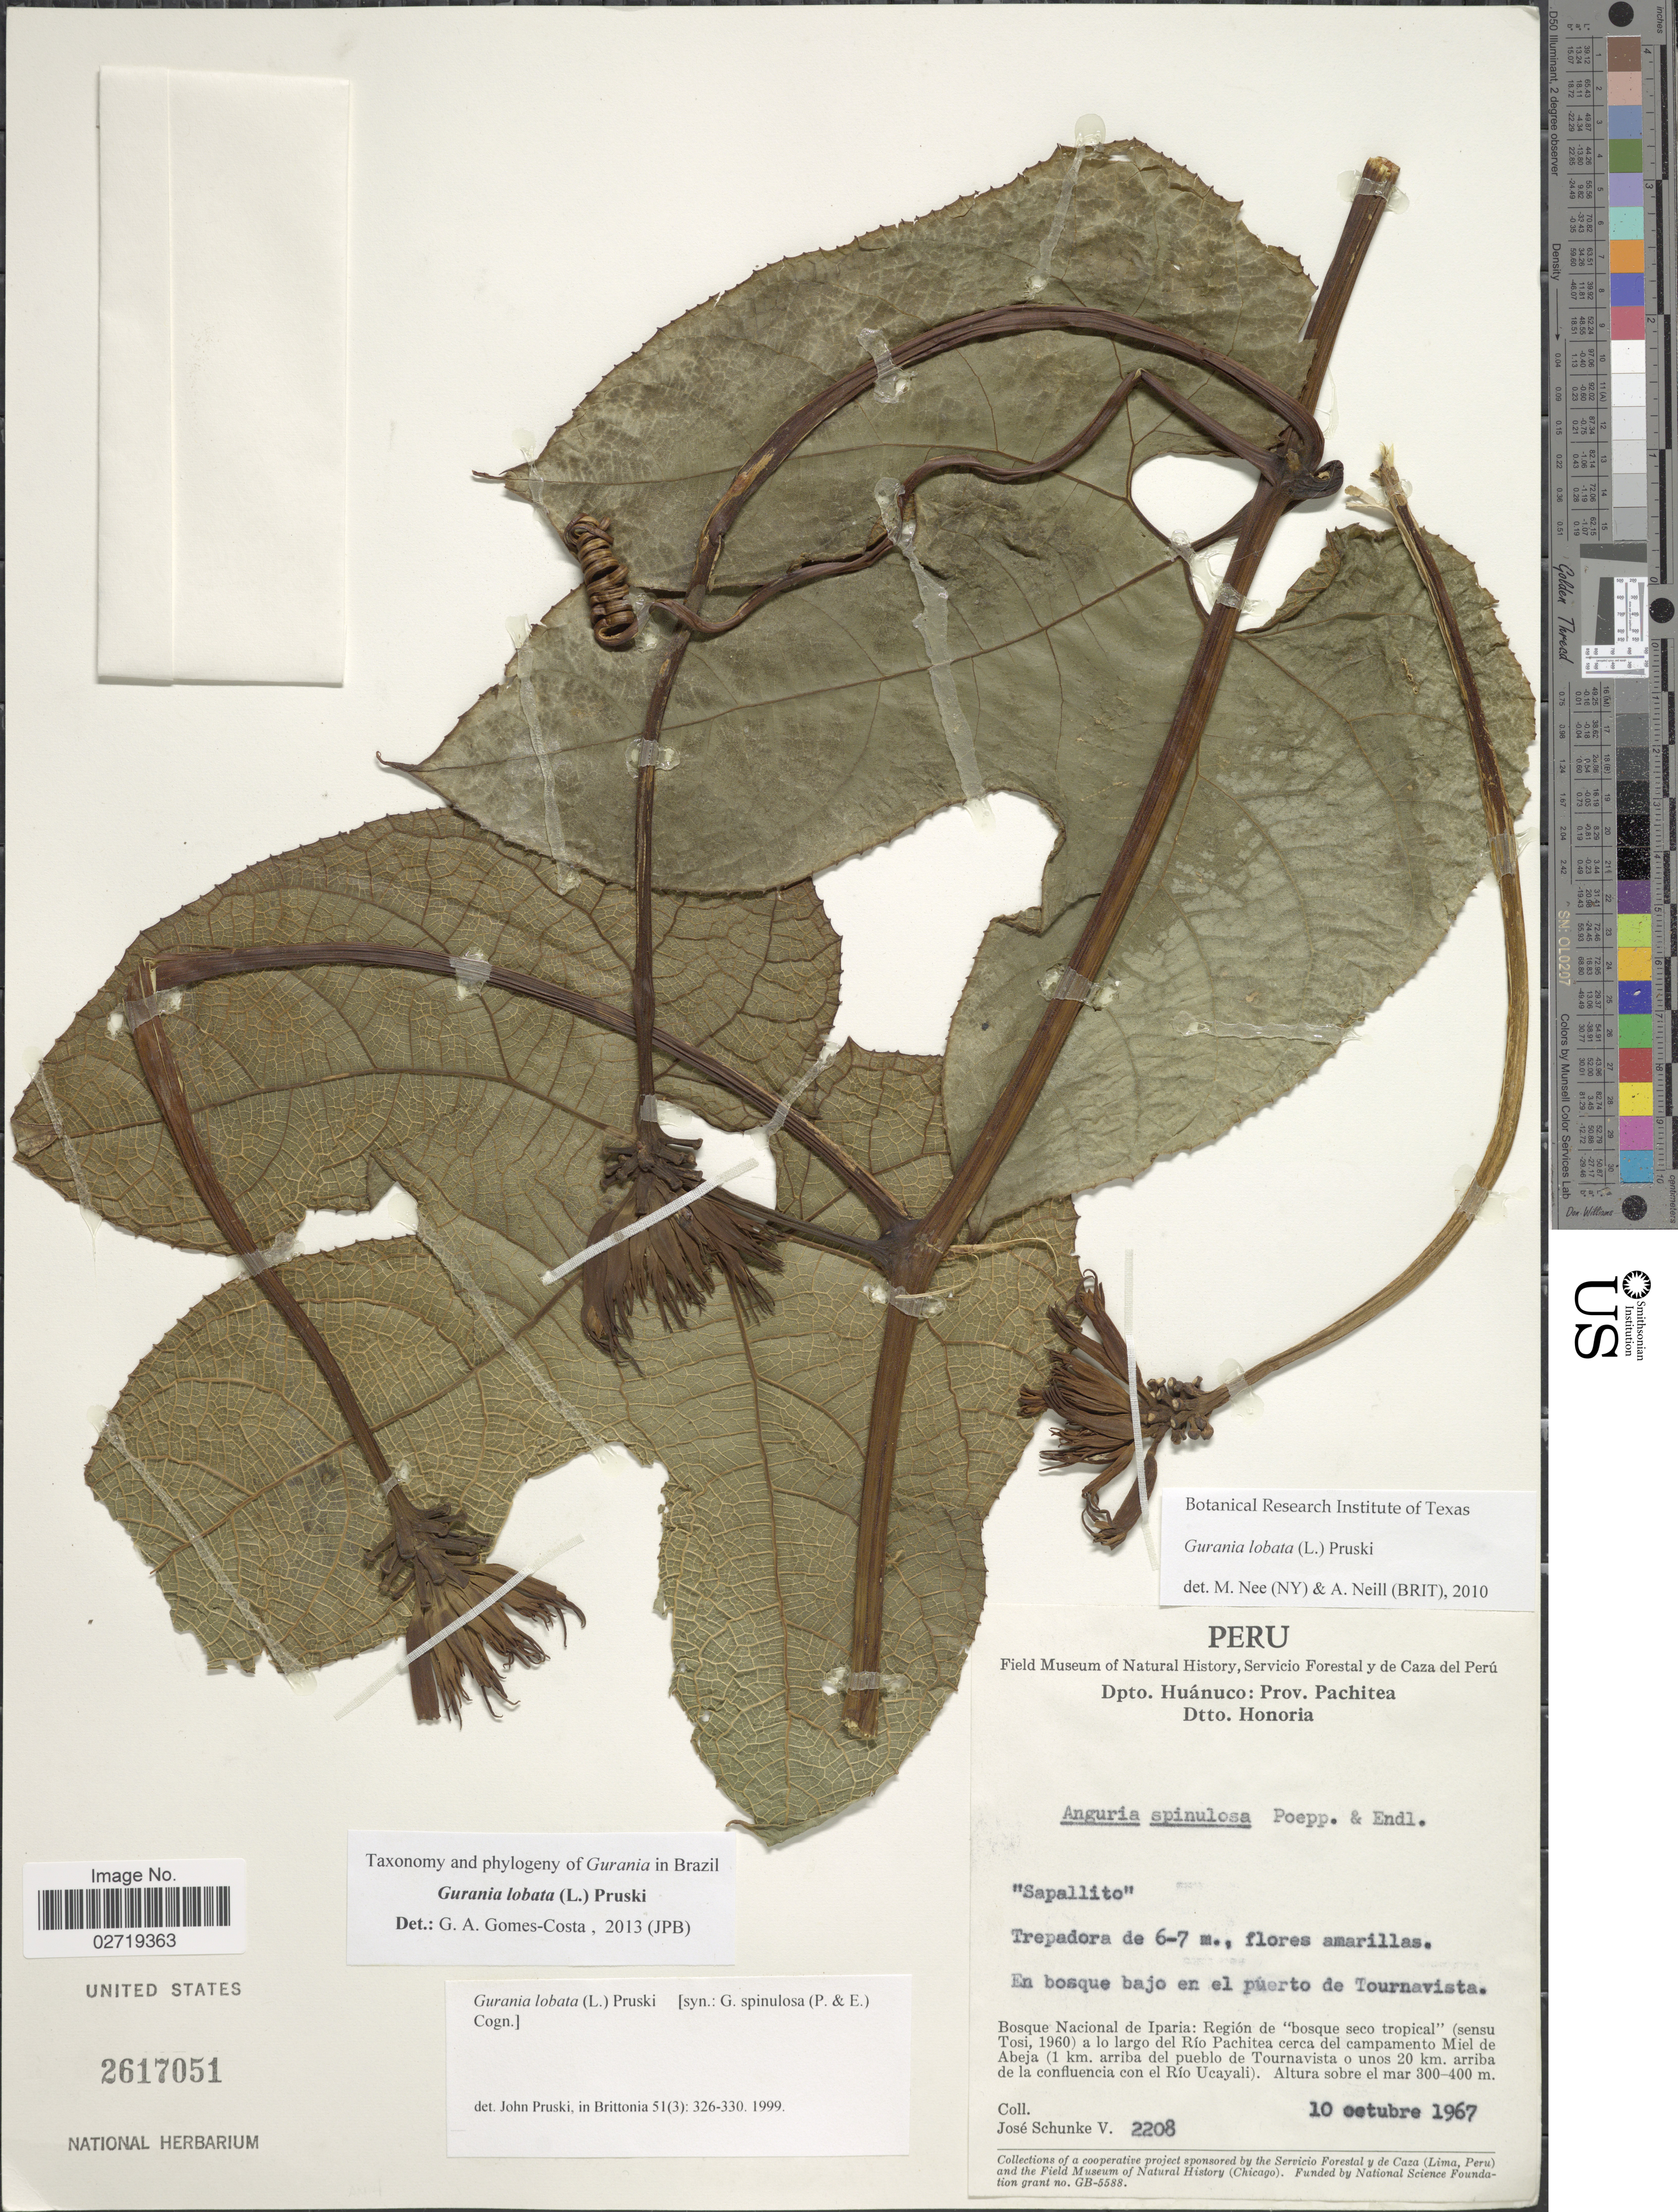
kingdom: Plantae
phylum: Tracheophyta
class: Magnoliopsida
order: Cucurbitales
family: Cucurbitaceae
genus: Gurania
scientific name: Gurania lobata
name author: (L.) Pruski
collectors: J. Schunke Vigo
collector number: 2208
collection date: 1967-10-10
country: Peru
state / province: Huánuco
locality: Dpto. Huánuco: Prov. Pachitea, Dtto. Honoria, En bosque bajo en el puerto de Tournavista, Bosque Nacional de Iparia: Región de 'bosque seco tropical' (sensu Tosi, 1960) a lo largo del Río Pachitea cerca del campamento Miel de Abeja ( 1 km arriba del pueblo de Tournavista o unos 20 km arriba de la confluencia con el Río Ucayali)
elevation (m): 300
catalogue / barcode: US 2617051